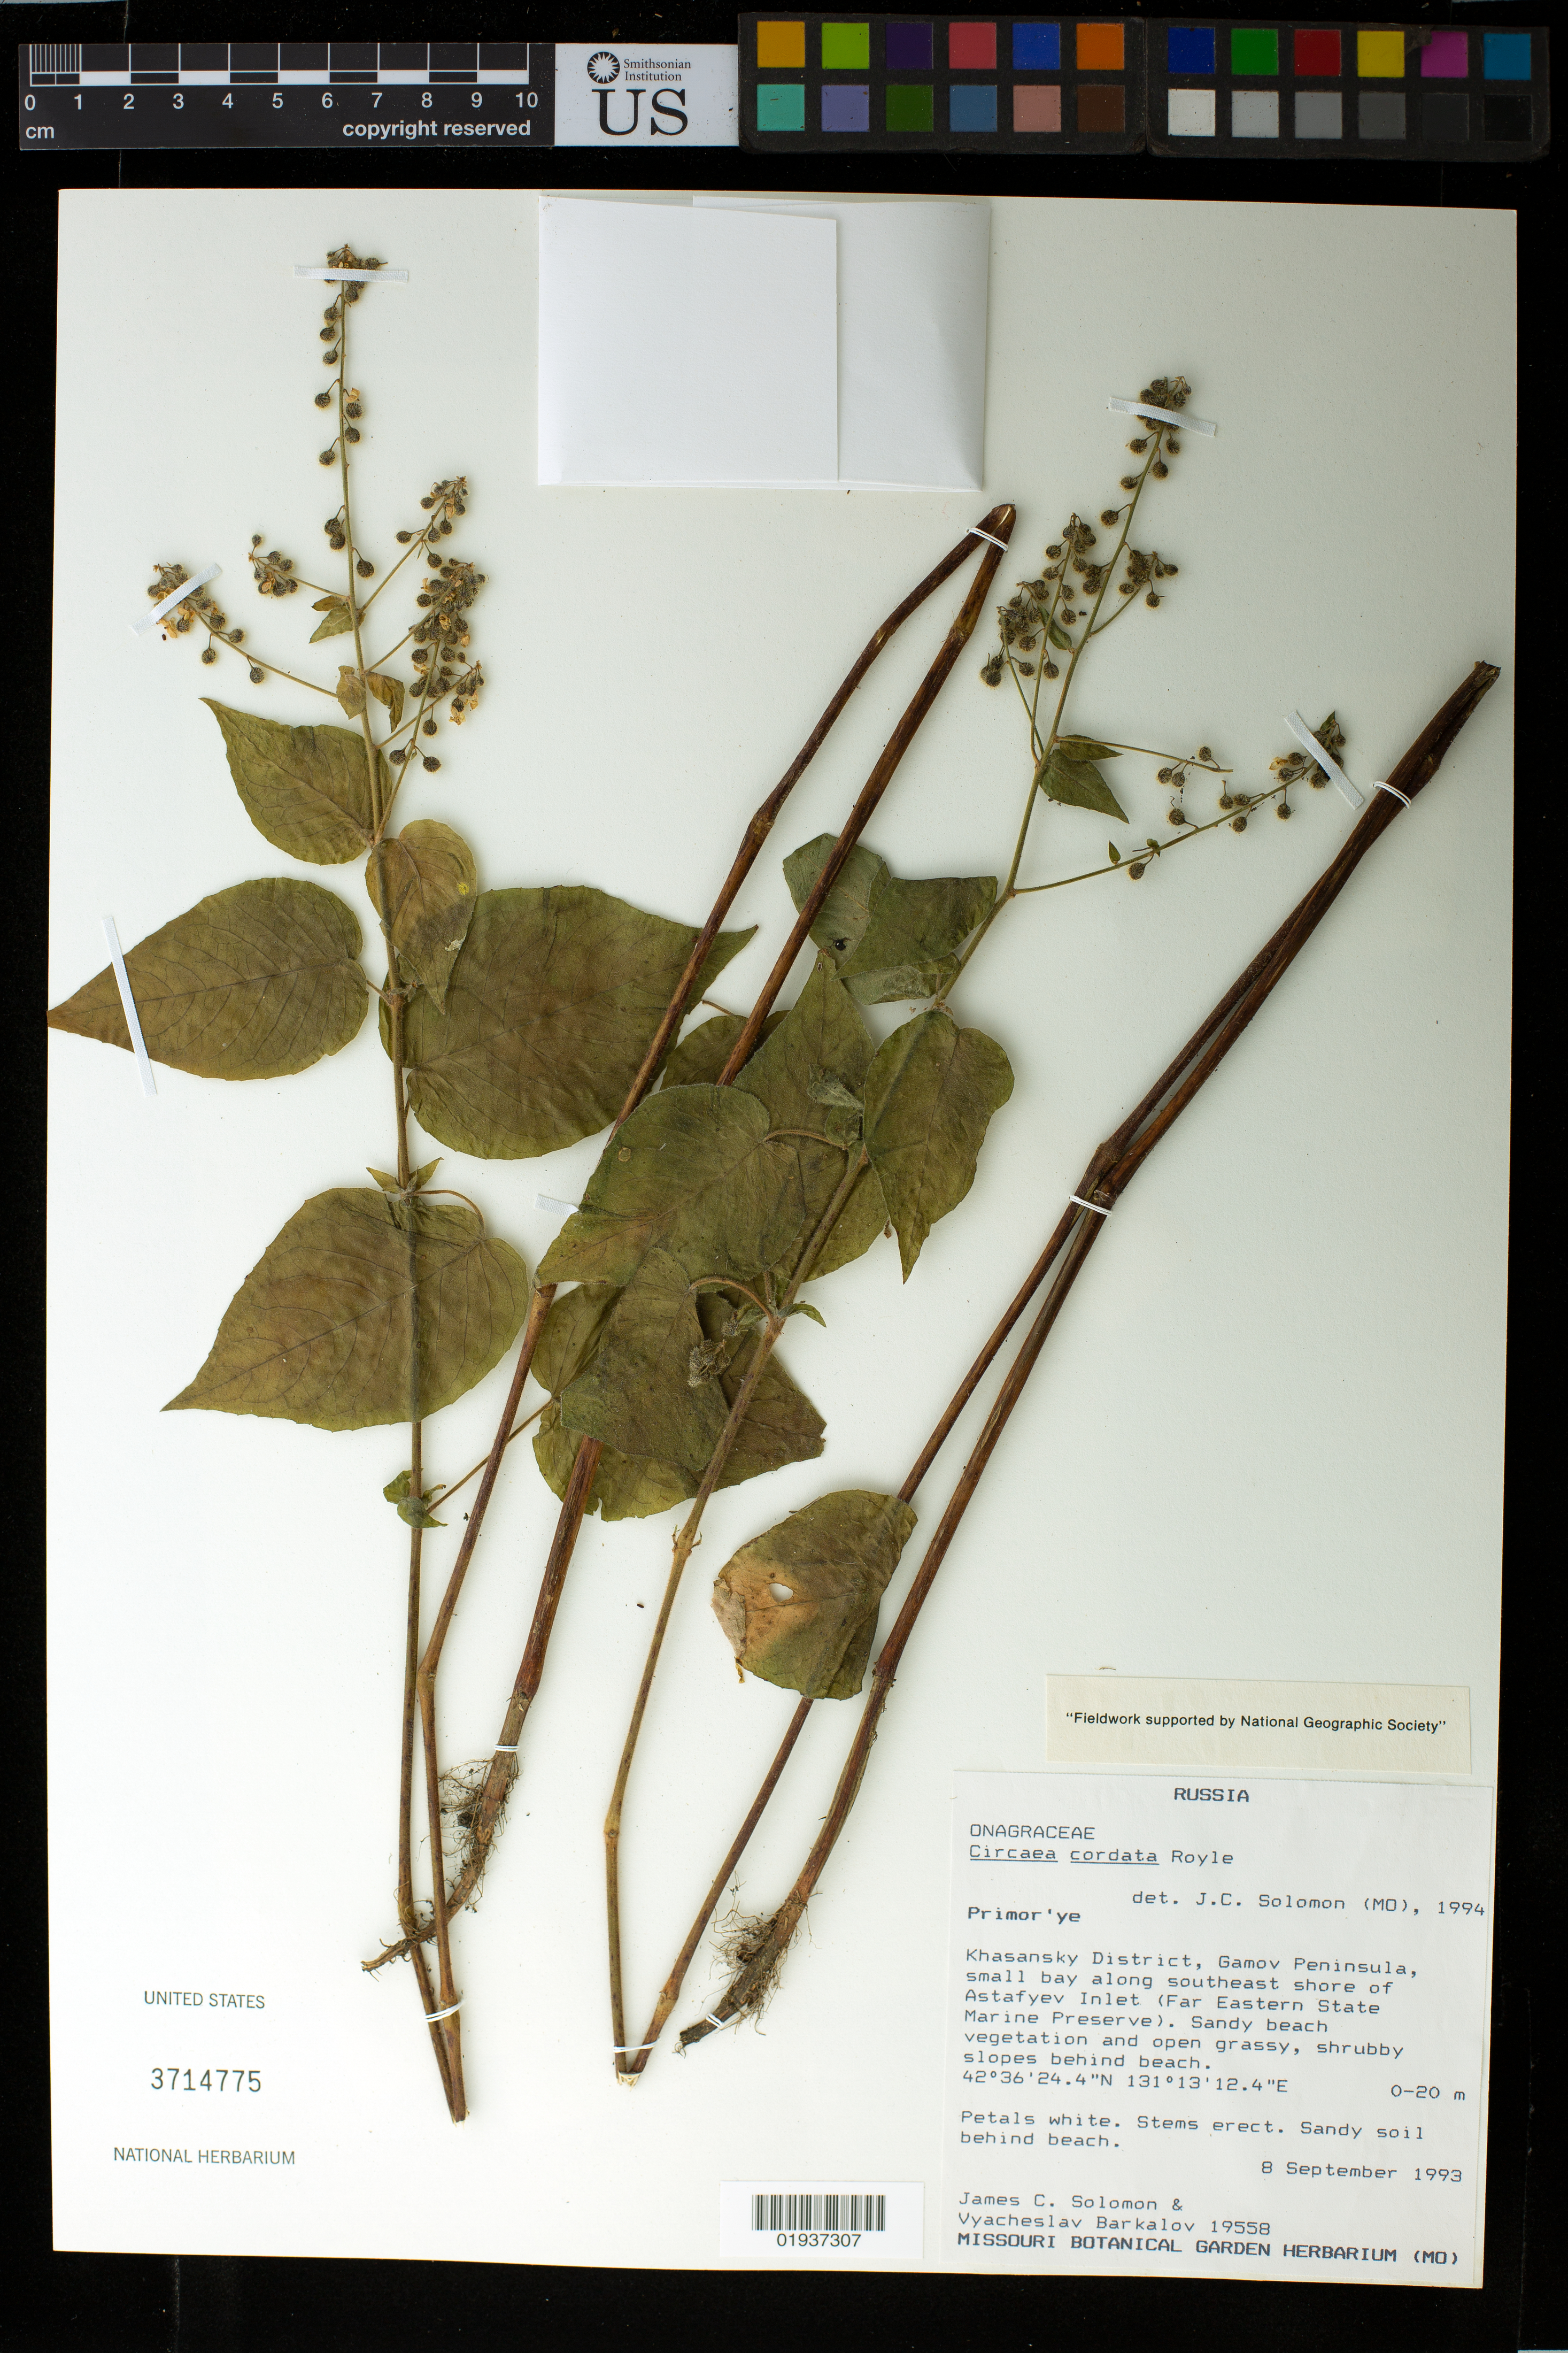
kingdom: Plantae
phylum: Tracheophyta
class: Magnoliopsida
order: Myrtales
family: Onagraceae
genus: Circaea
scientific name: Circaea cordata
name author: Royle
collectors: J. C. Solomon & V. Barkalov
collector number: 19558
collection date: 1993-09-08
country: Russian Federation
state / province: Primorsky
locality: Khasansky District, Gamov Peninsula, small bay along SE shore of Astafyev Inlet (Far Eastern State marine Preserve)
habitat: Sandy beach vegetation and open grassy, shrubby slopes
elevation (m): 0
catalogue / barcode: US 3714775